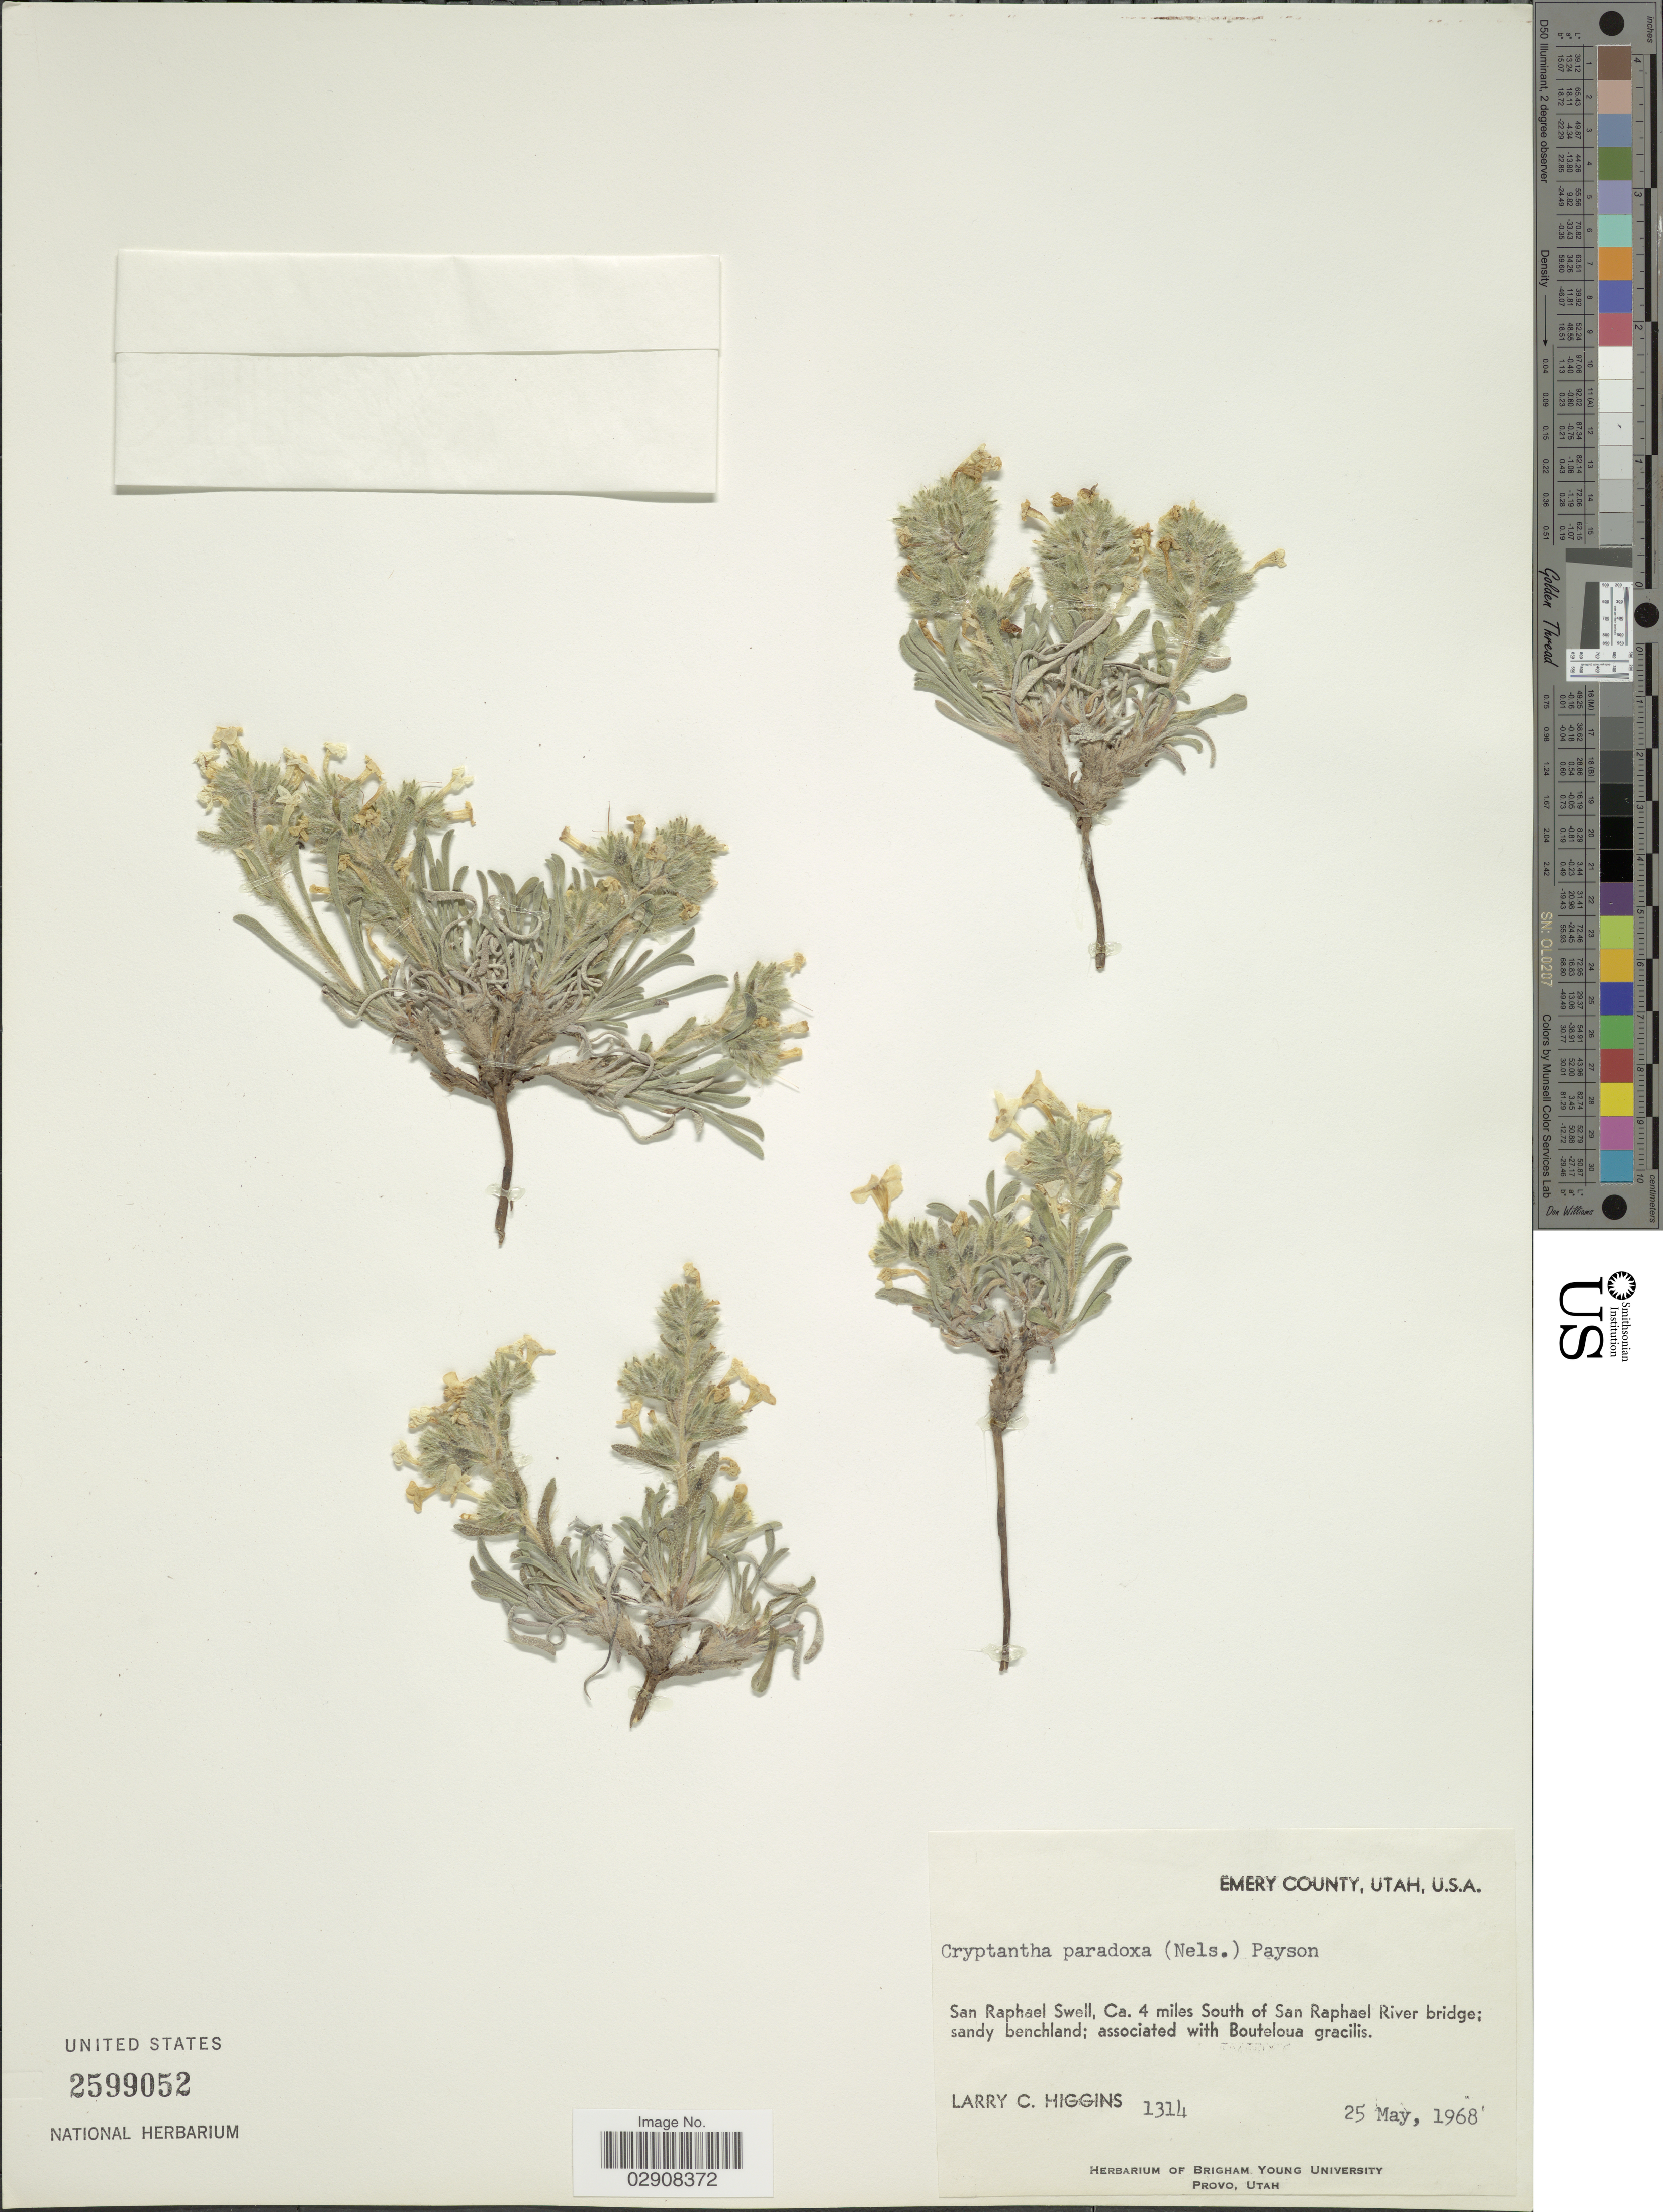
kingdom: Plantae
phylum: Tracheophyta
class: Magnoliopsida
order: Boraginales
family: Boraginaceae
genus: Cryptantha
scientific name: Cryptantha paradoxa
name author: (A. Nelson) Payson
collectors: L. Higgins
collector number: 1314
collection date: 1968-05-25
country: United States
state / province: Utah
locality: Emery County. San Raphael Swell, Ca. 4miles South of San Raphael River bridge.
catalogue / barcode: US 2599052